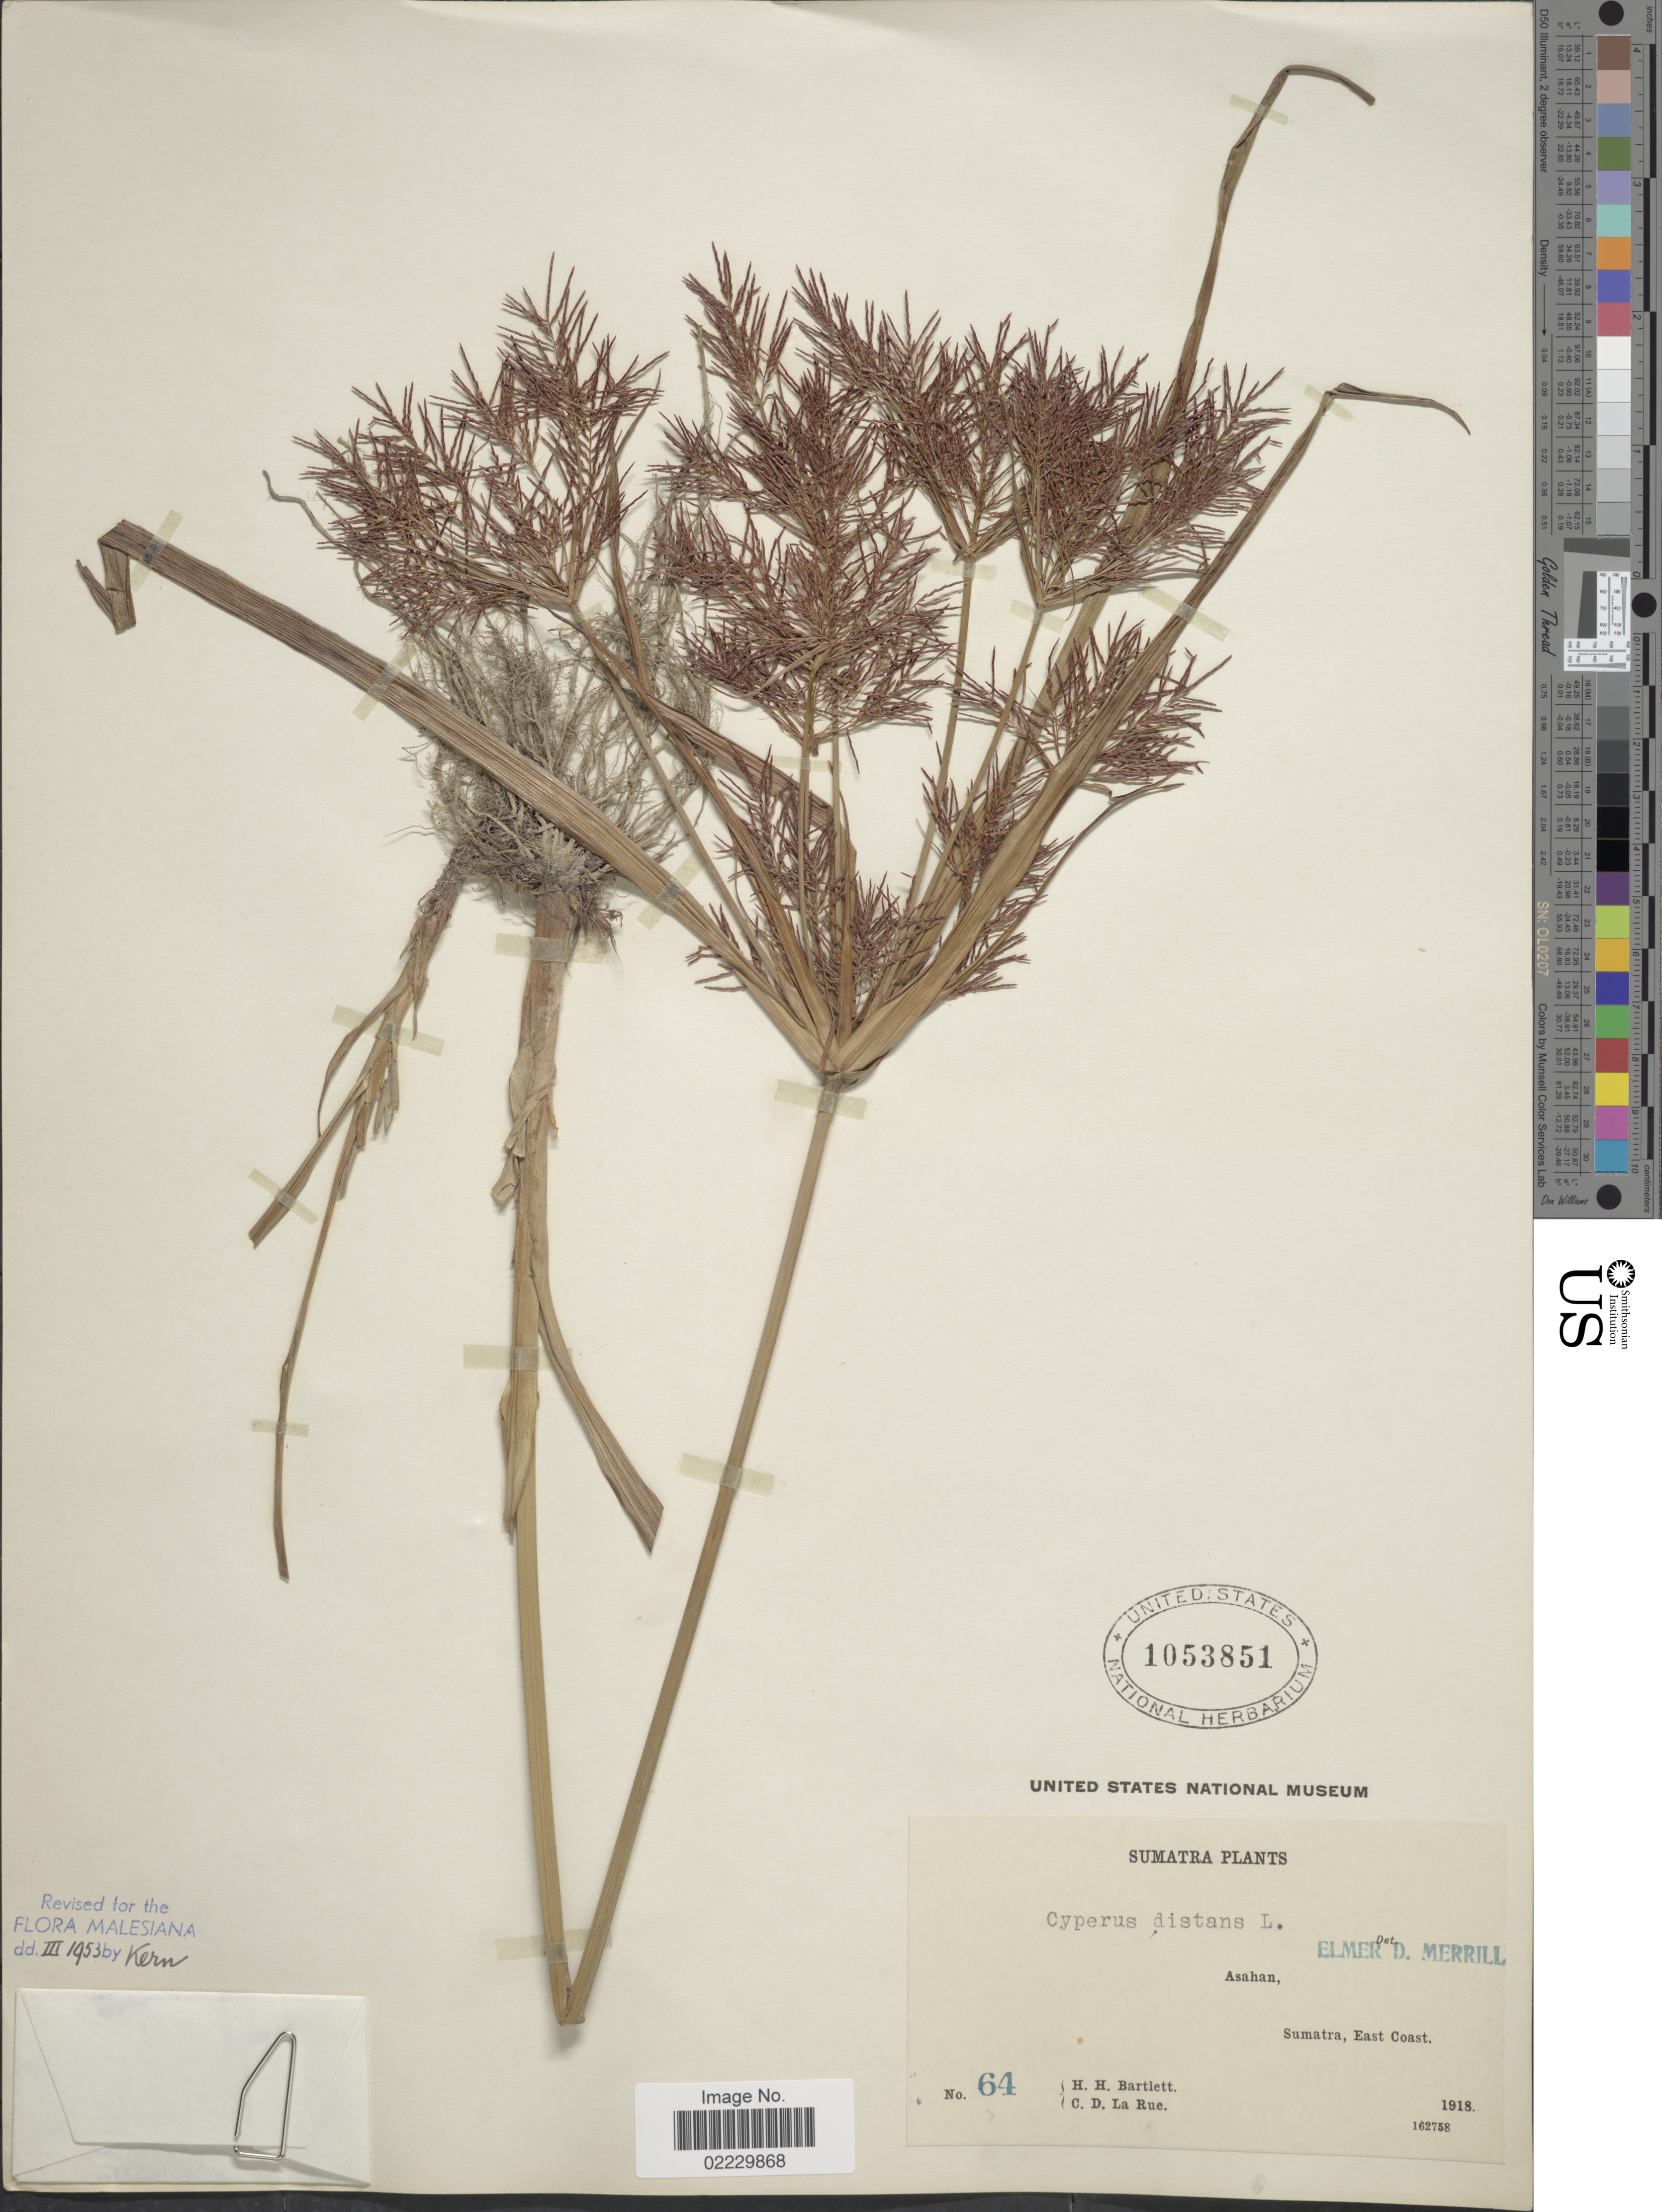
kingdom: Plantae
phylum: Tracheophyta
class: Liliopsida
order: Poales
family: Cyperaceae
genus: Cyperus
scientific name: Cyperus distans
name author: L. f.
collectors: H. H. Bartlett & C. La Rue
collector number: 64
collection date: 1918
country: Indonesia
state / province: Sumatra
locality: Asahan. Sumatra, East Coast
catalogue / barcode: US 1053851